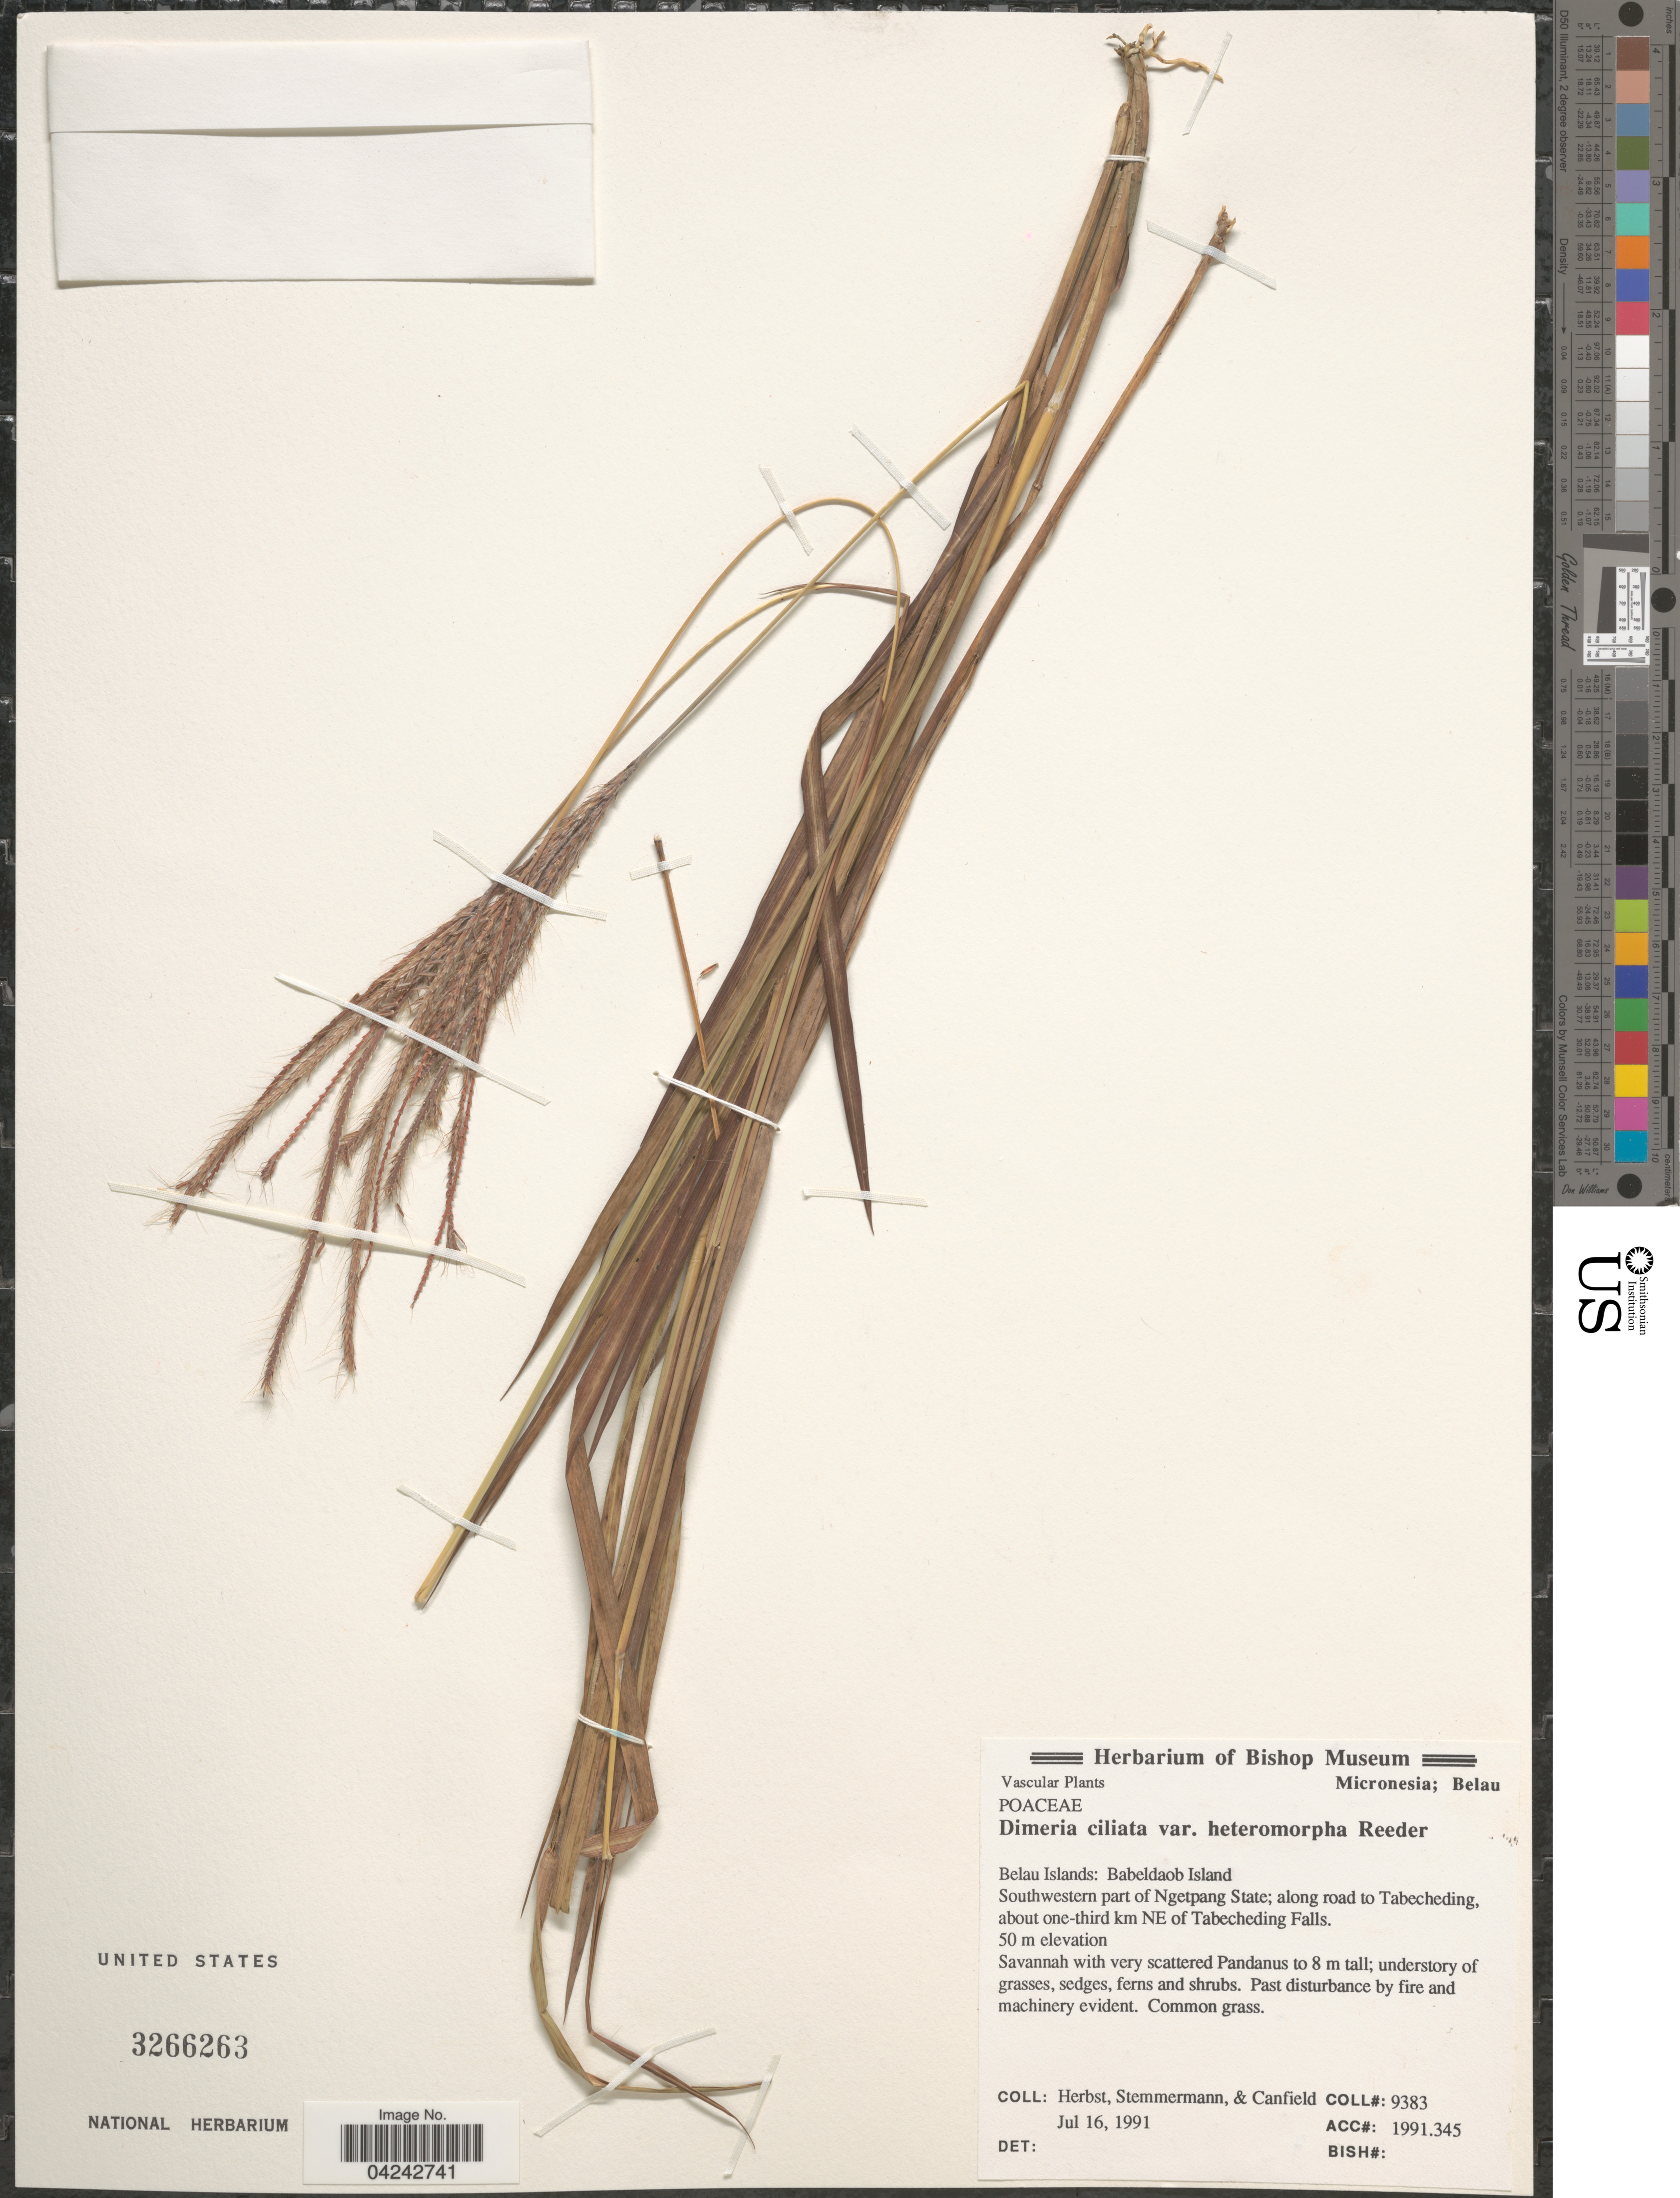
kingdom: Plantae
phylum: Tracheophyta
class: Liliopsida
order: Poales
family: Poaceae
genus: Dimeria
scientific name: Dimeria chloridiformis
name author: (Gaudich.) Schum. & Lauterb.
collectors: -. Herbst, -. Stemmermann & -. Canfield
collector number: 9383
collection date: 1991-07-16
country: Palau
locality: Micronesia. Belau Islands: Babeldaob Island. Southwestern part of Ngetpang State; along road to Tabecheding, about one-third km NE of Tabecheding Falls.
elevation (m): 50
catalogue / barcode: US 3266263